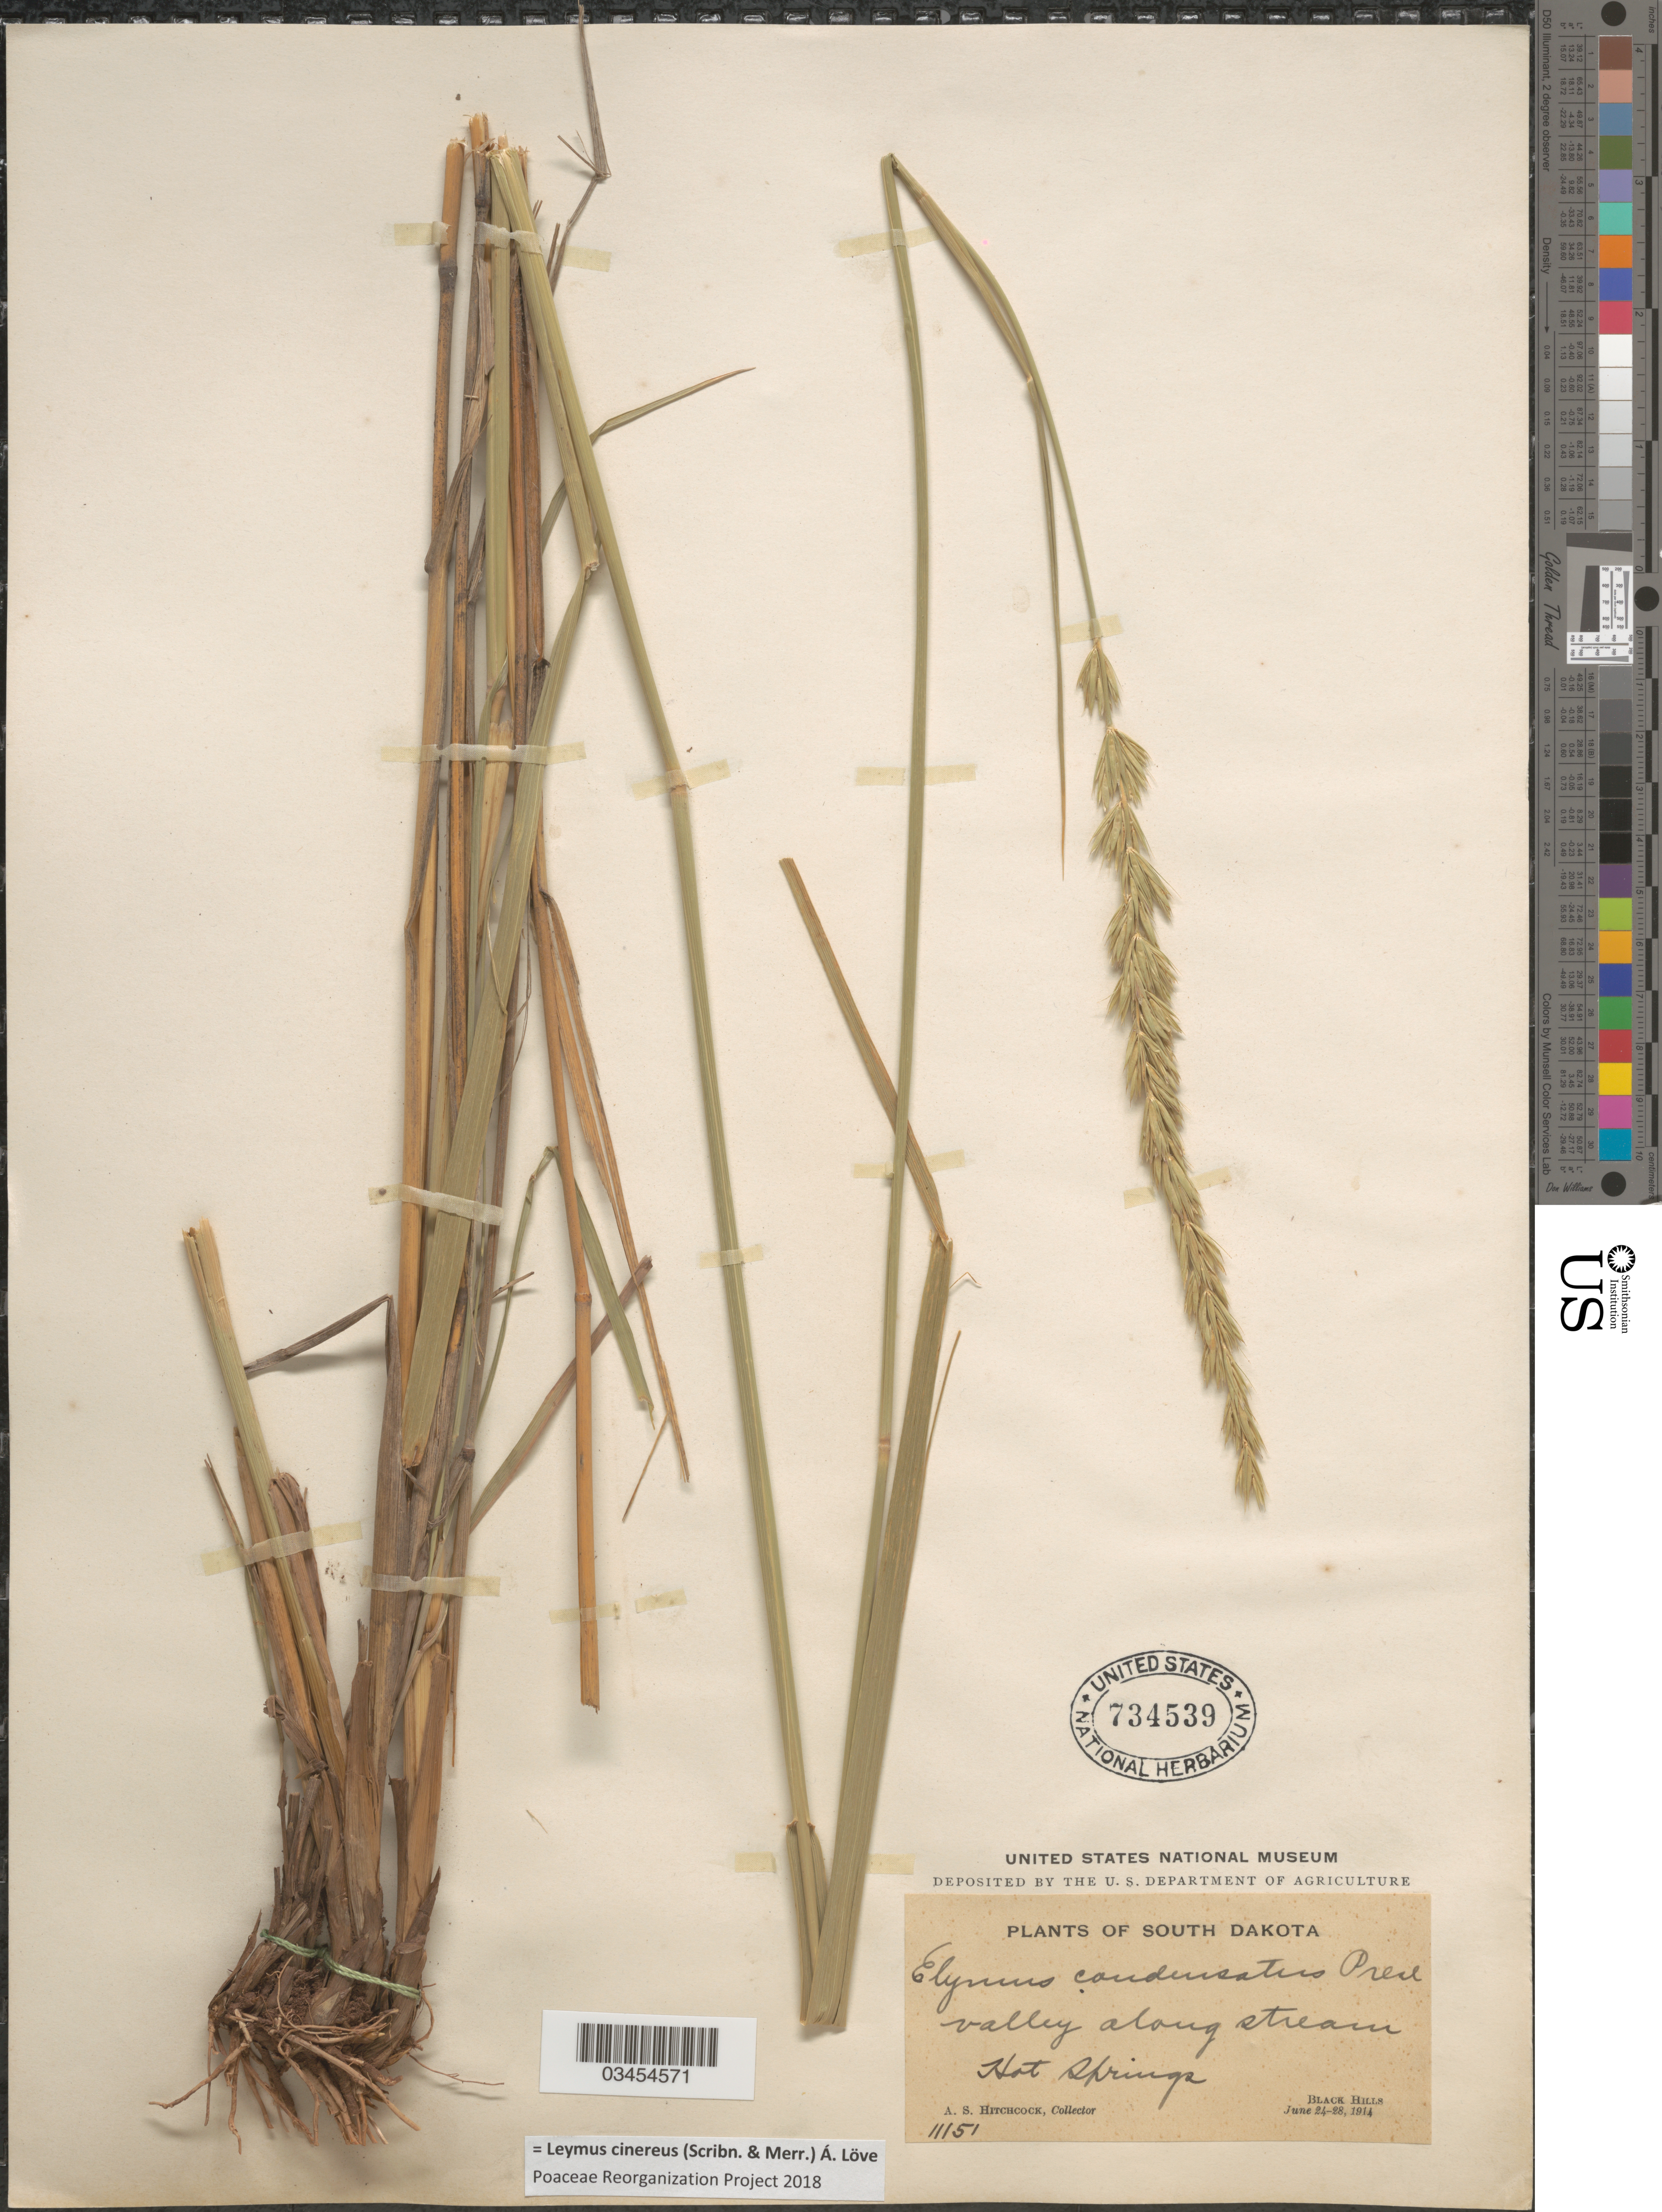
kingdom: Plantae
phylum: Tracheophyta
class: Liliopsida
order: Poales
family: Poaceae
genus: Leymus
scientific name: Leymus cinereus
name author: (Scribn. & Merr.) Á. Löve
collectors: A. S. Hitchcock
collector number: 11151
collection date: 1914-06-24/1914-06-28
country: United States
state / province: South Dakota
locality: Valley along stream. Hot Springs. Black Hills.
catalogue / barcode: US 734539